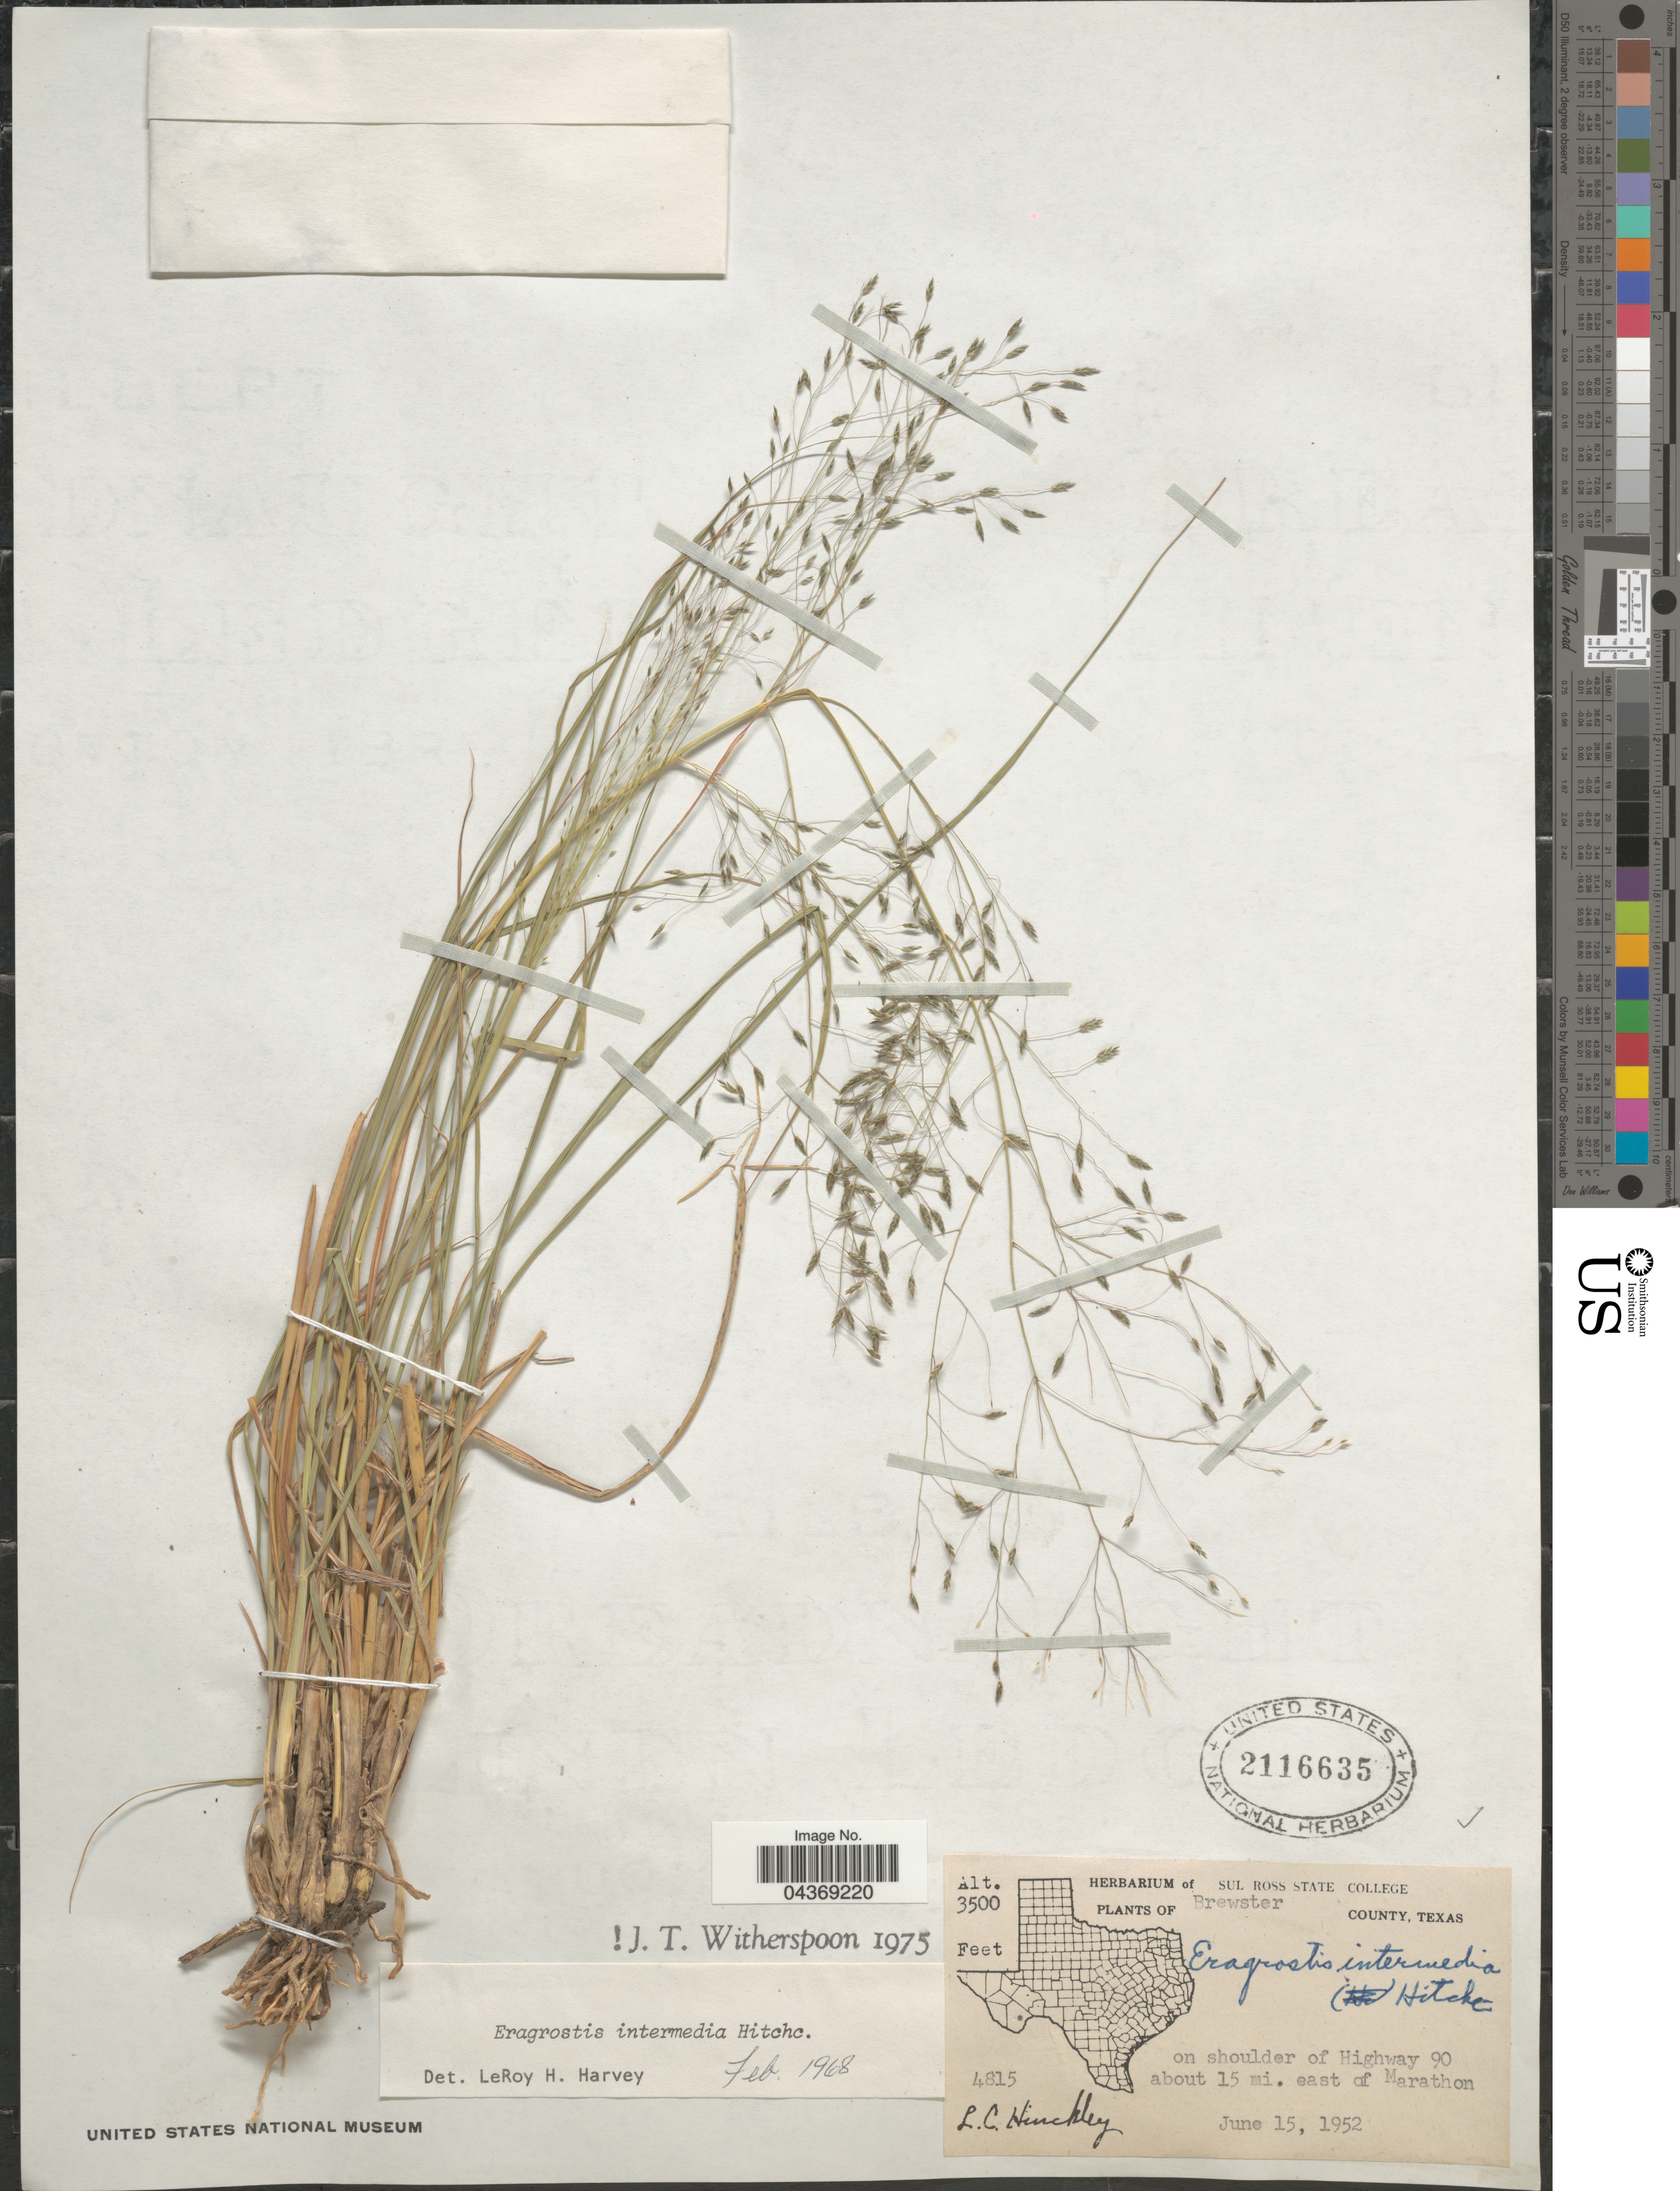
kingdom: Plantae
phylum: Tracheophyta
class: Liliopsida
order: Poales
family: Poaceae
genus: Eragrostis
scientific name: Eragrostis intermedia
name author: Hitchc.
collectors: L. Hinckley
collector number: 4815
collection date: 1952-06-15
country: United States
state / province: Texas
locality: Brewster County. On shoulder of Highway 90 about 15 mi. east of Marathon.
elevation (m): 1067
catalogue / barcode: US 2116635